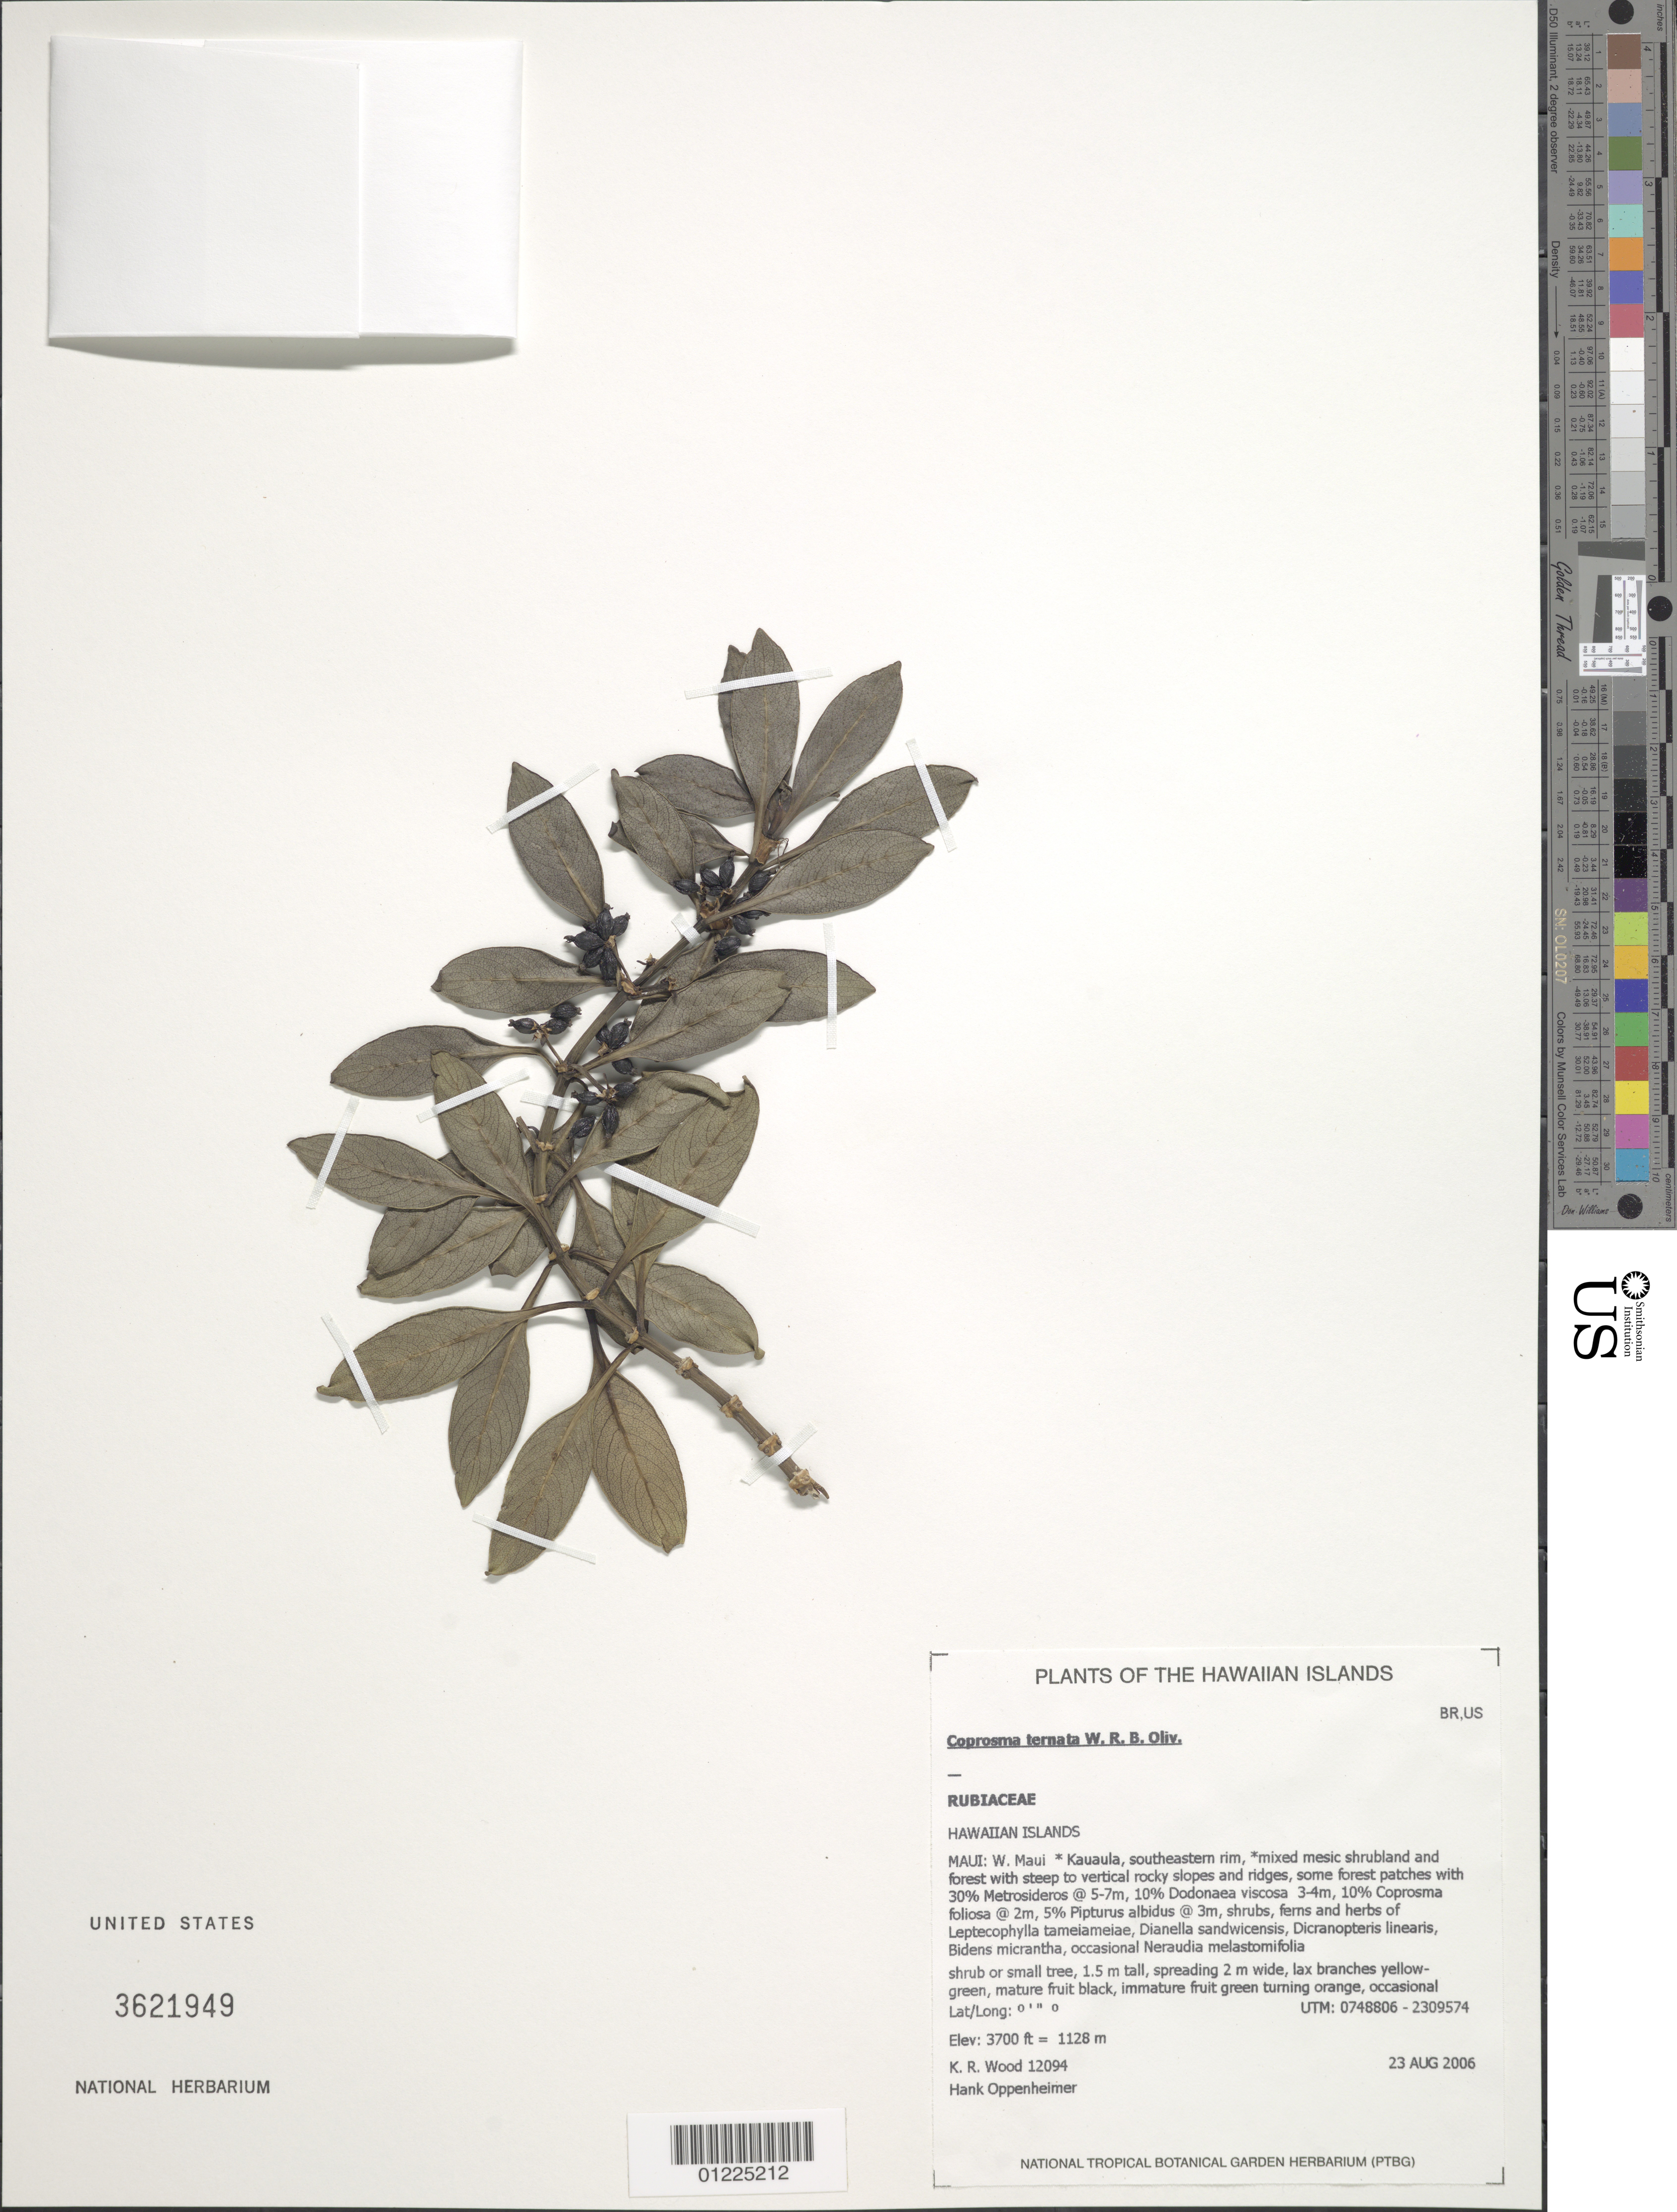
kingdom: Plantae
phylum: Tracheophyta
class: Magnoliopsida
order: Gentianales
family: Rubiaceae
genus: Coprosma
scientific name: Coprosma ternata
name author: W.R.B. Oliv.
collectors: K. R. Wood & H. Oppenheimer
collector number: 12094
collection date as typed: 23 Aug 2006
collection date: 2006-08-23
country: United States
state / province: Hawaii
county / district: Maui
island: Maui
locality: West Maui; Kauaula, southeastern rim.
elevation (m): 1128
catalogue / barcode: US 3621949